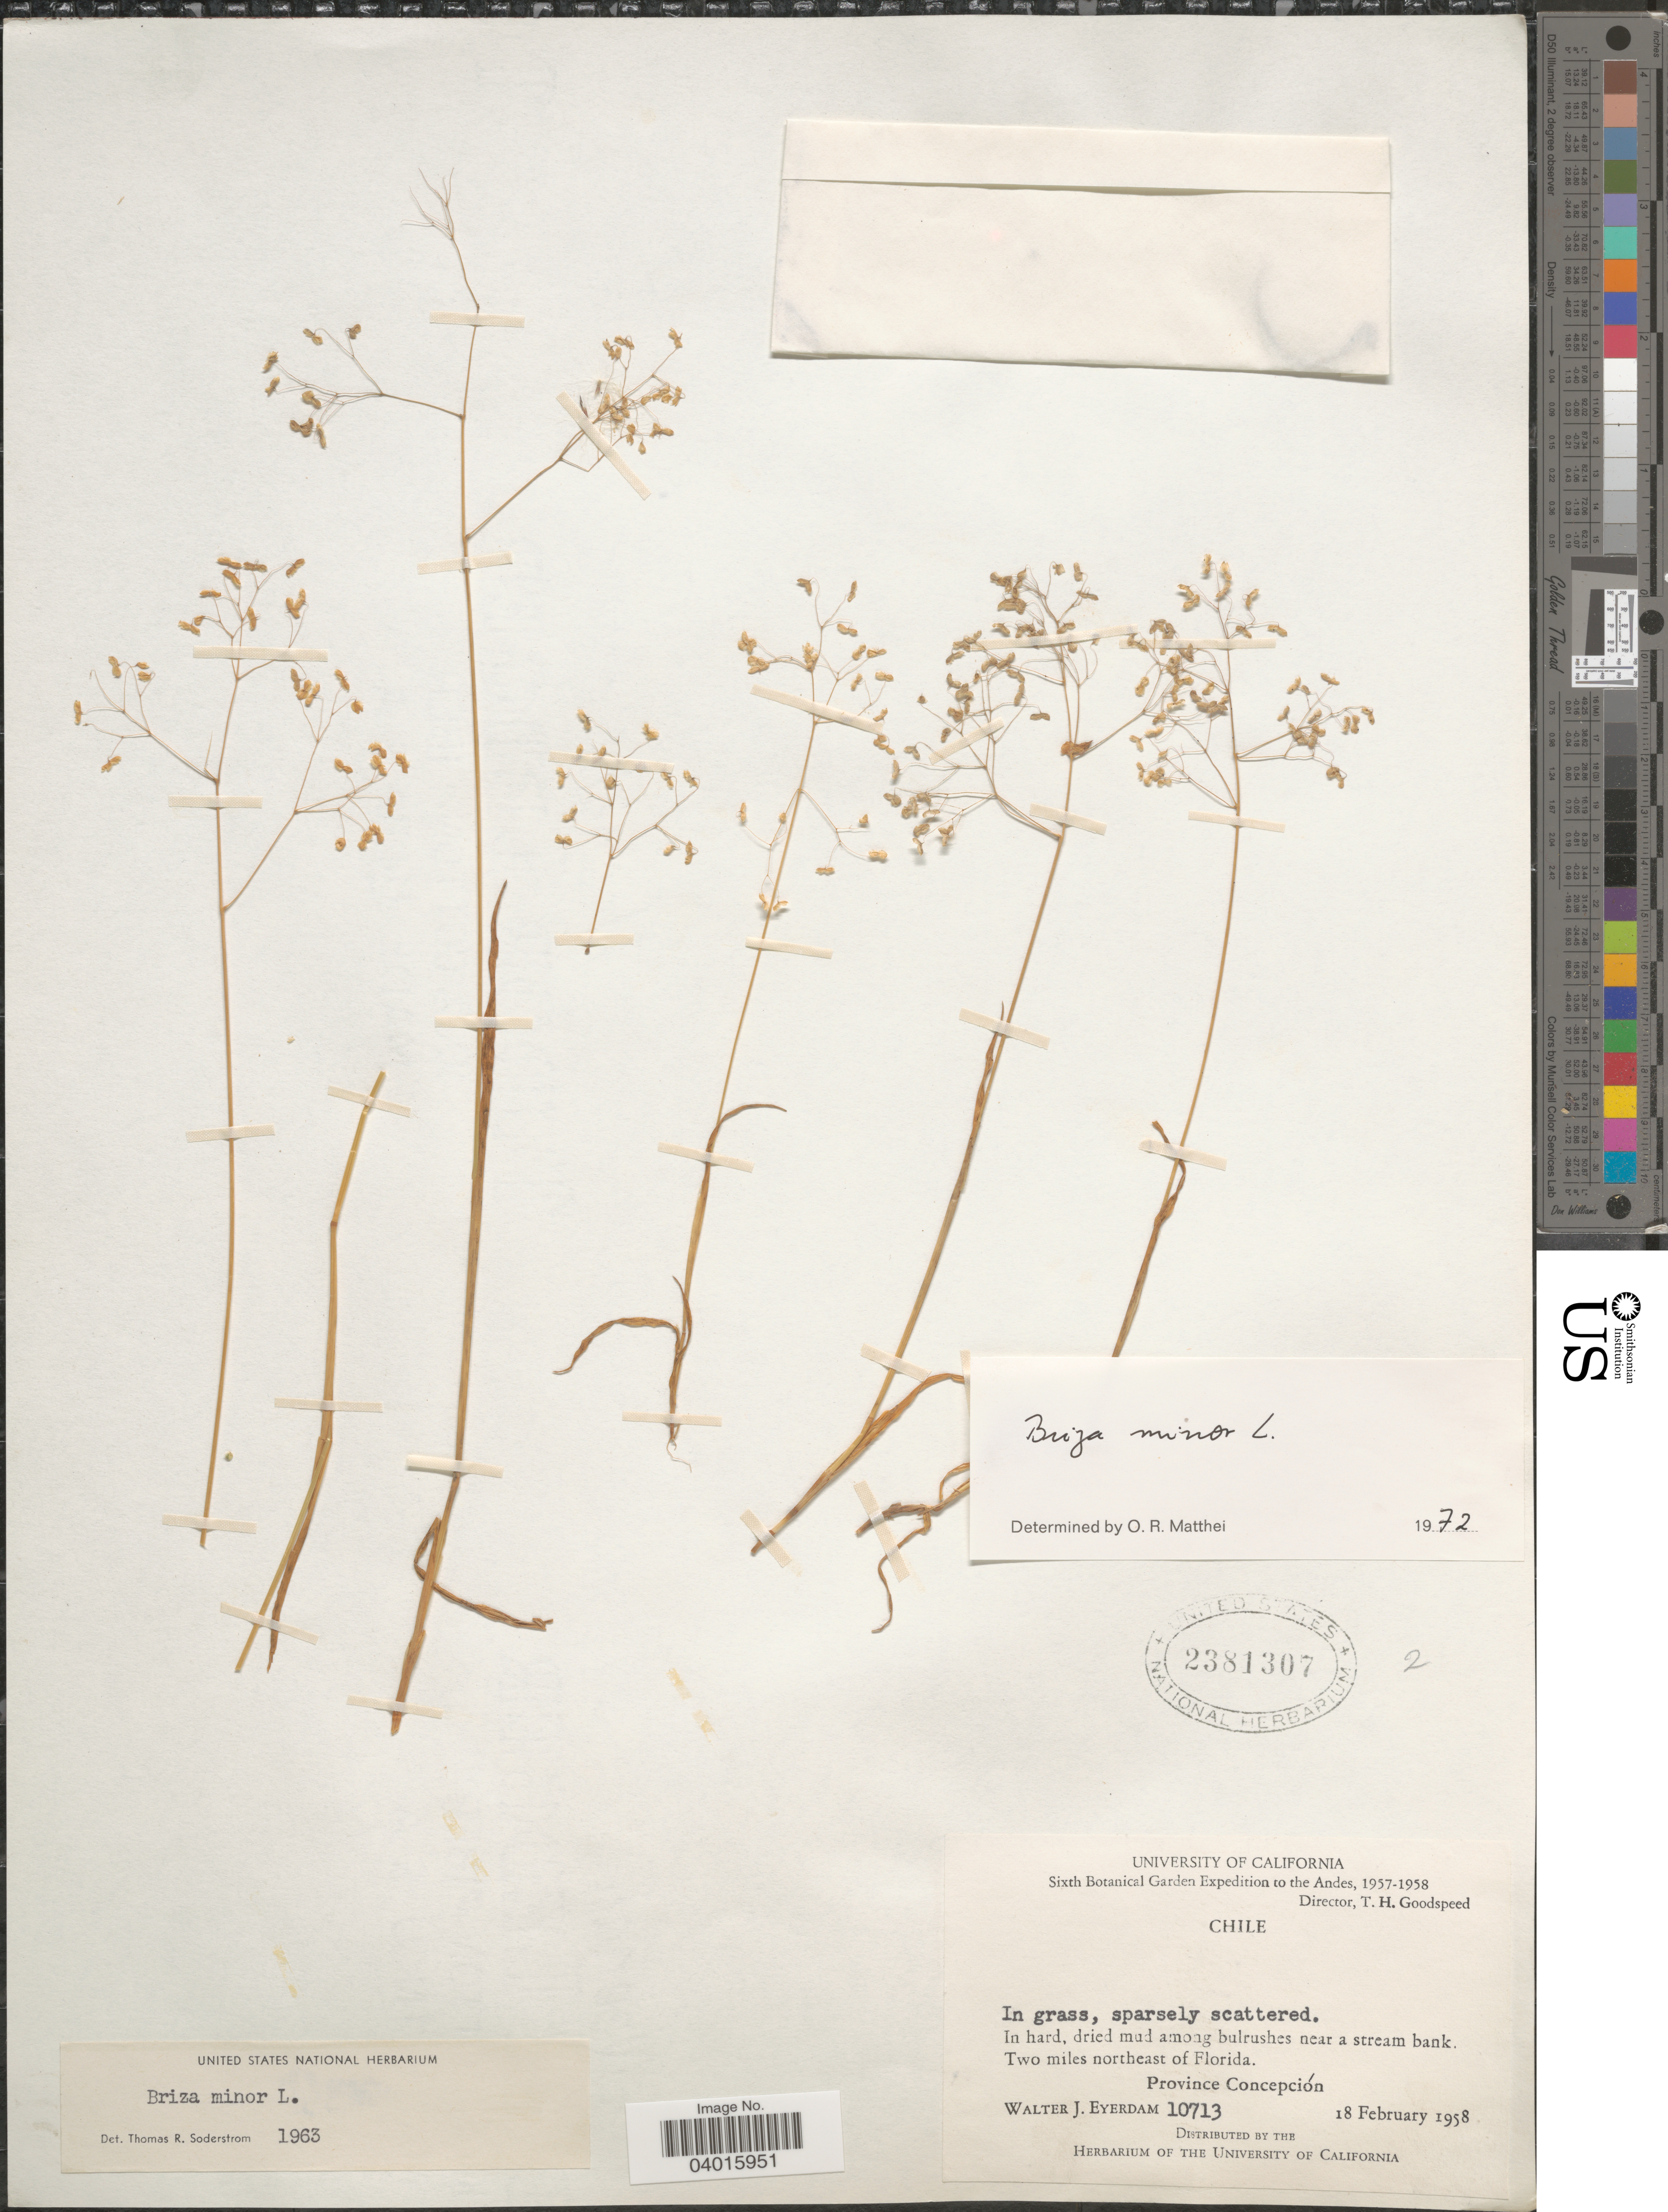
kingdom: Plantae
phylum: Tracheophyta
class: Liliopsida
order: Poales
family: Poaceae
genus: Briza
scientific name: Briza minor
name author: L.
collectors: W. J. Eyerdam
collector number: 10713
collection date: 1958-02-18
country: Chile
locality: The Andes. Two miles northeast of Florida. Province Concepción.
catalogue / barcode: US 2381307